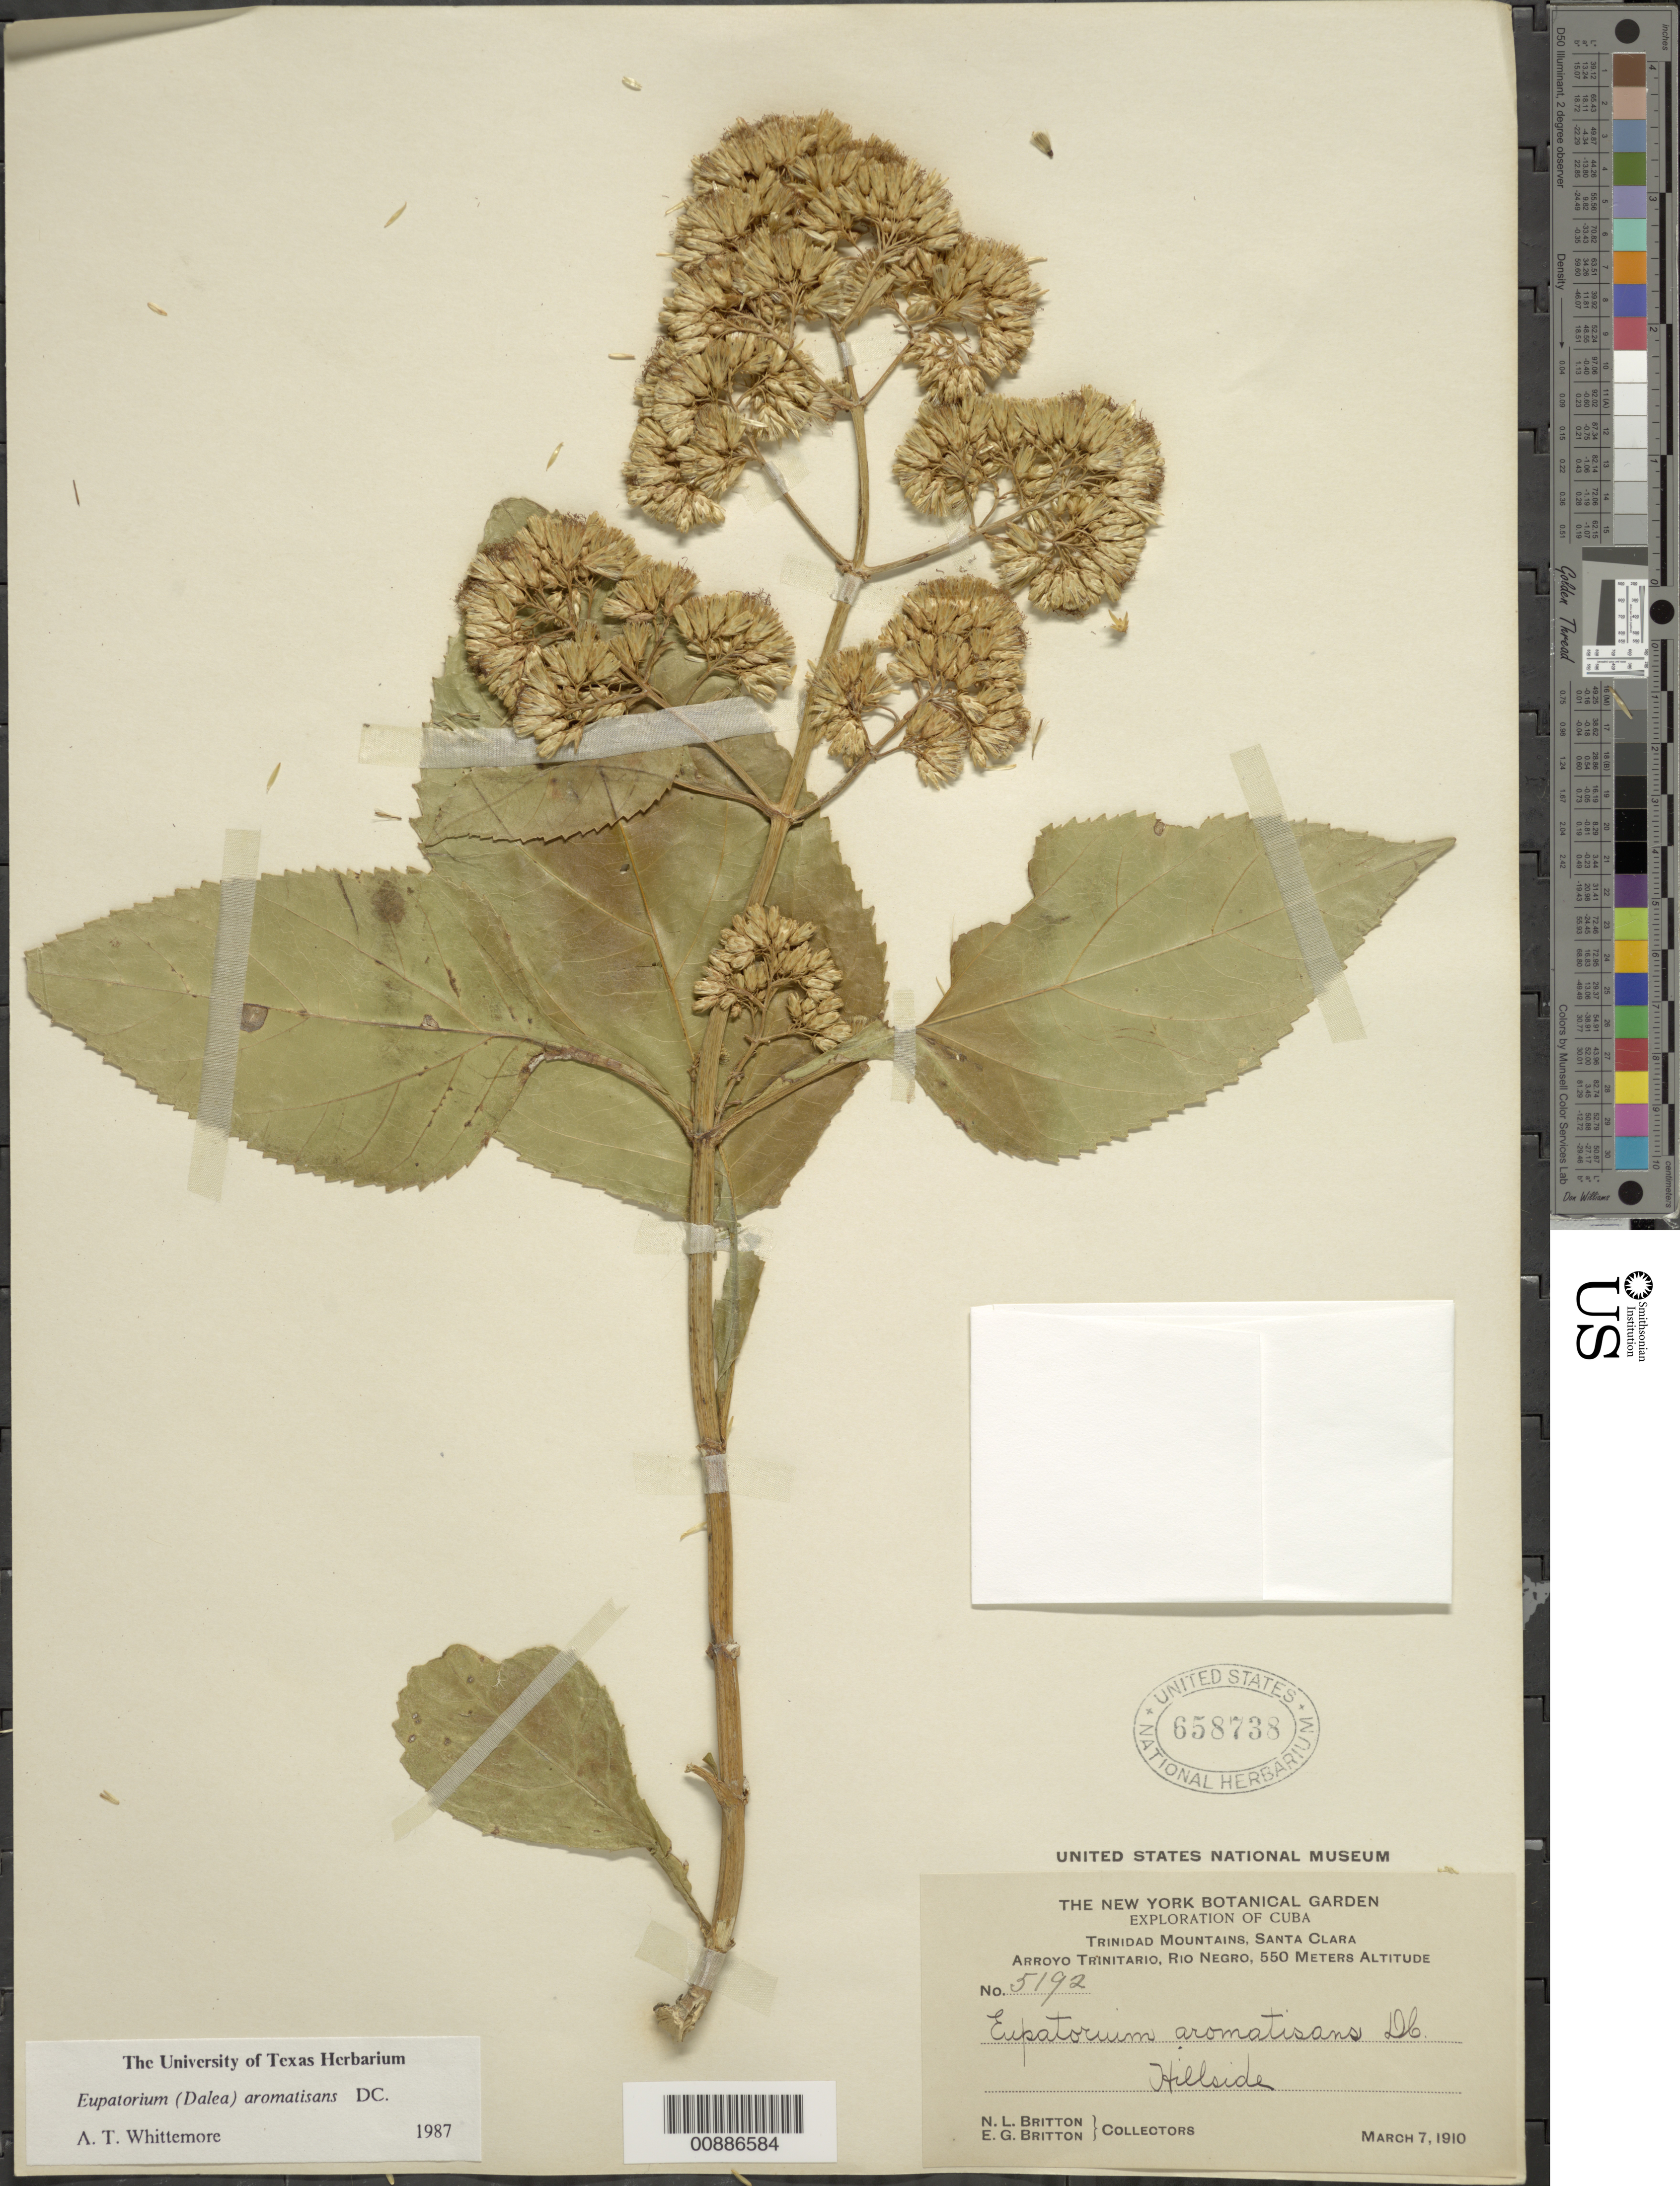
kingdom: Plantae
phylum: Tracheophyta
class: Magnoliopsida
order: Asterales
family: Asteraceae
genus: Critonia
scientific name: Critonia aromatisans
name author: (DC.) R.M. King & H. Rob.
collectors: N. Britton & E. G. Britton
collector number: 5192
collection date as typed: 07 Mar 1910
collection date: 1910-03-07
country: Cuba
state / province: Las Villas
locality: Trinidad Mountains, Arroyo Trinitario, Rio Negro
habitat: Hillside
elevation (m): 550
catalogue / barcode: US 658738